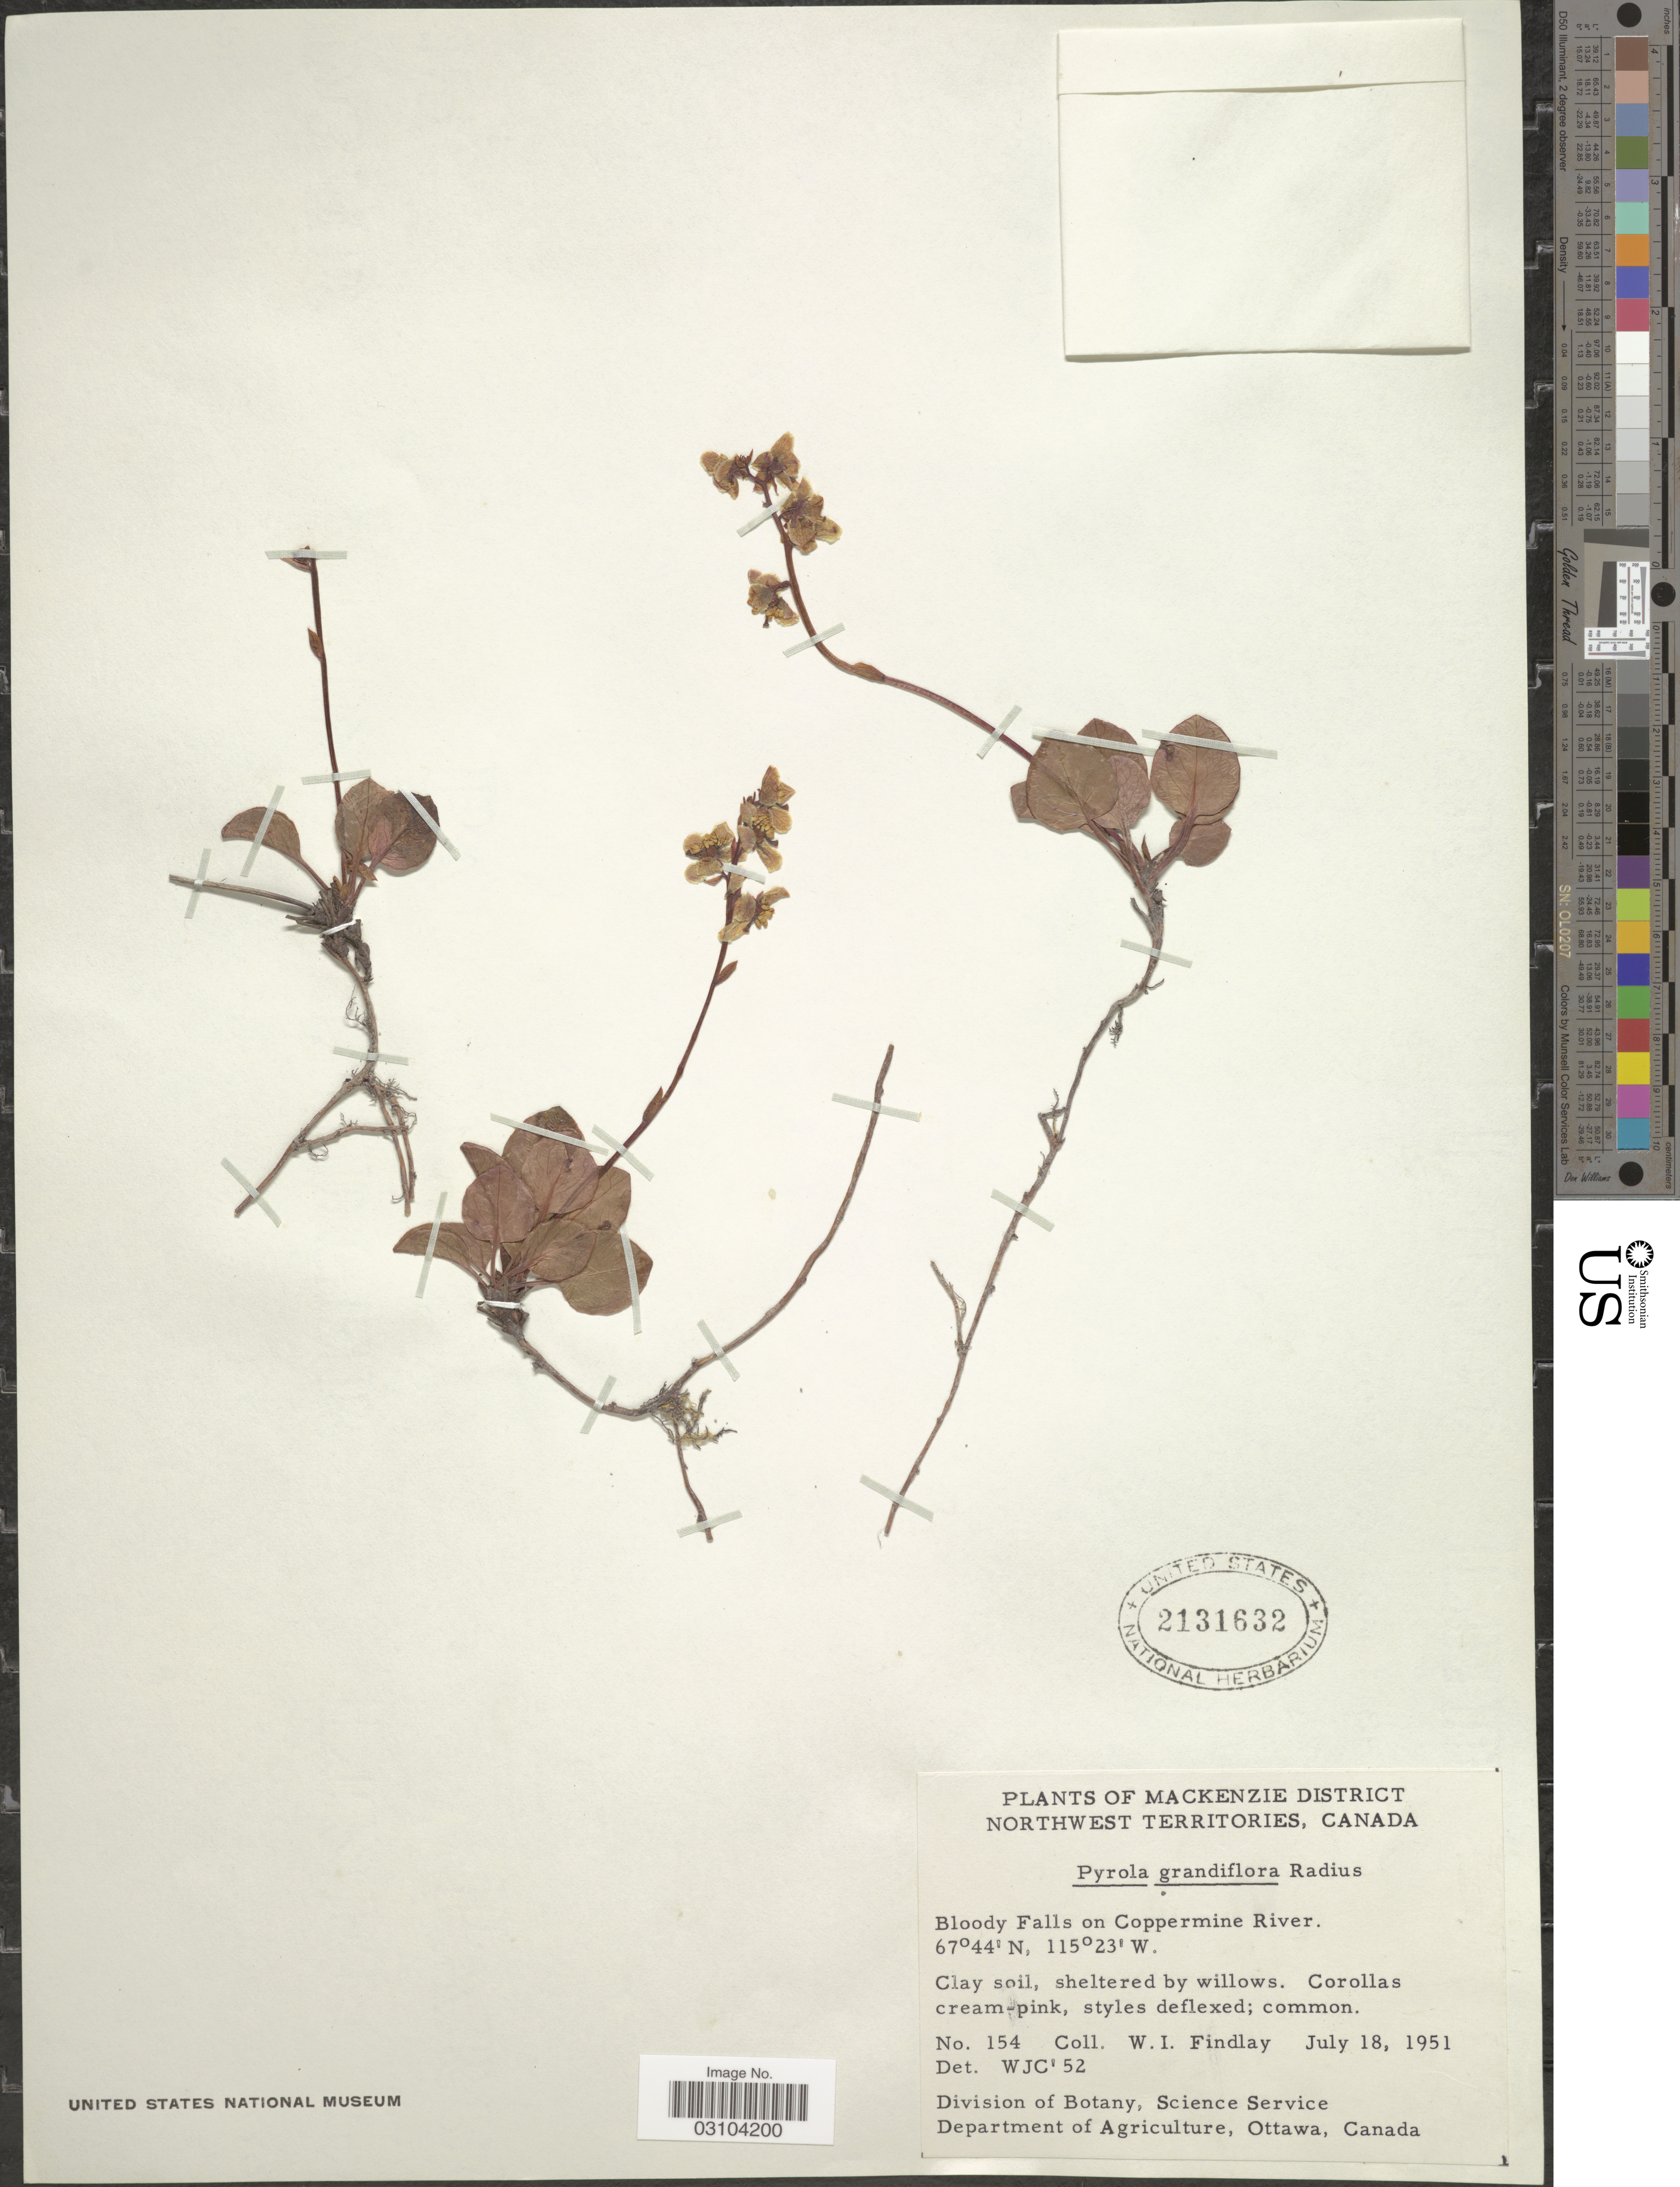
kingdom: Plantae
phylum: Tracheophyta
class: Magnoliopsida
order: Ericales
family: Ericaceae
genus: Pyrola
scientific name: Pyrola grandiflora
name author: Radius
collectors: W. Findlay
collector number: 154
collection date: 1951-07-18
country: Canada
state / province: Northwest Territories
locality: Mackenzie District. Bloody Falls on Coppermine River.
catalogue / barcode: US 2131632